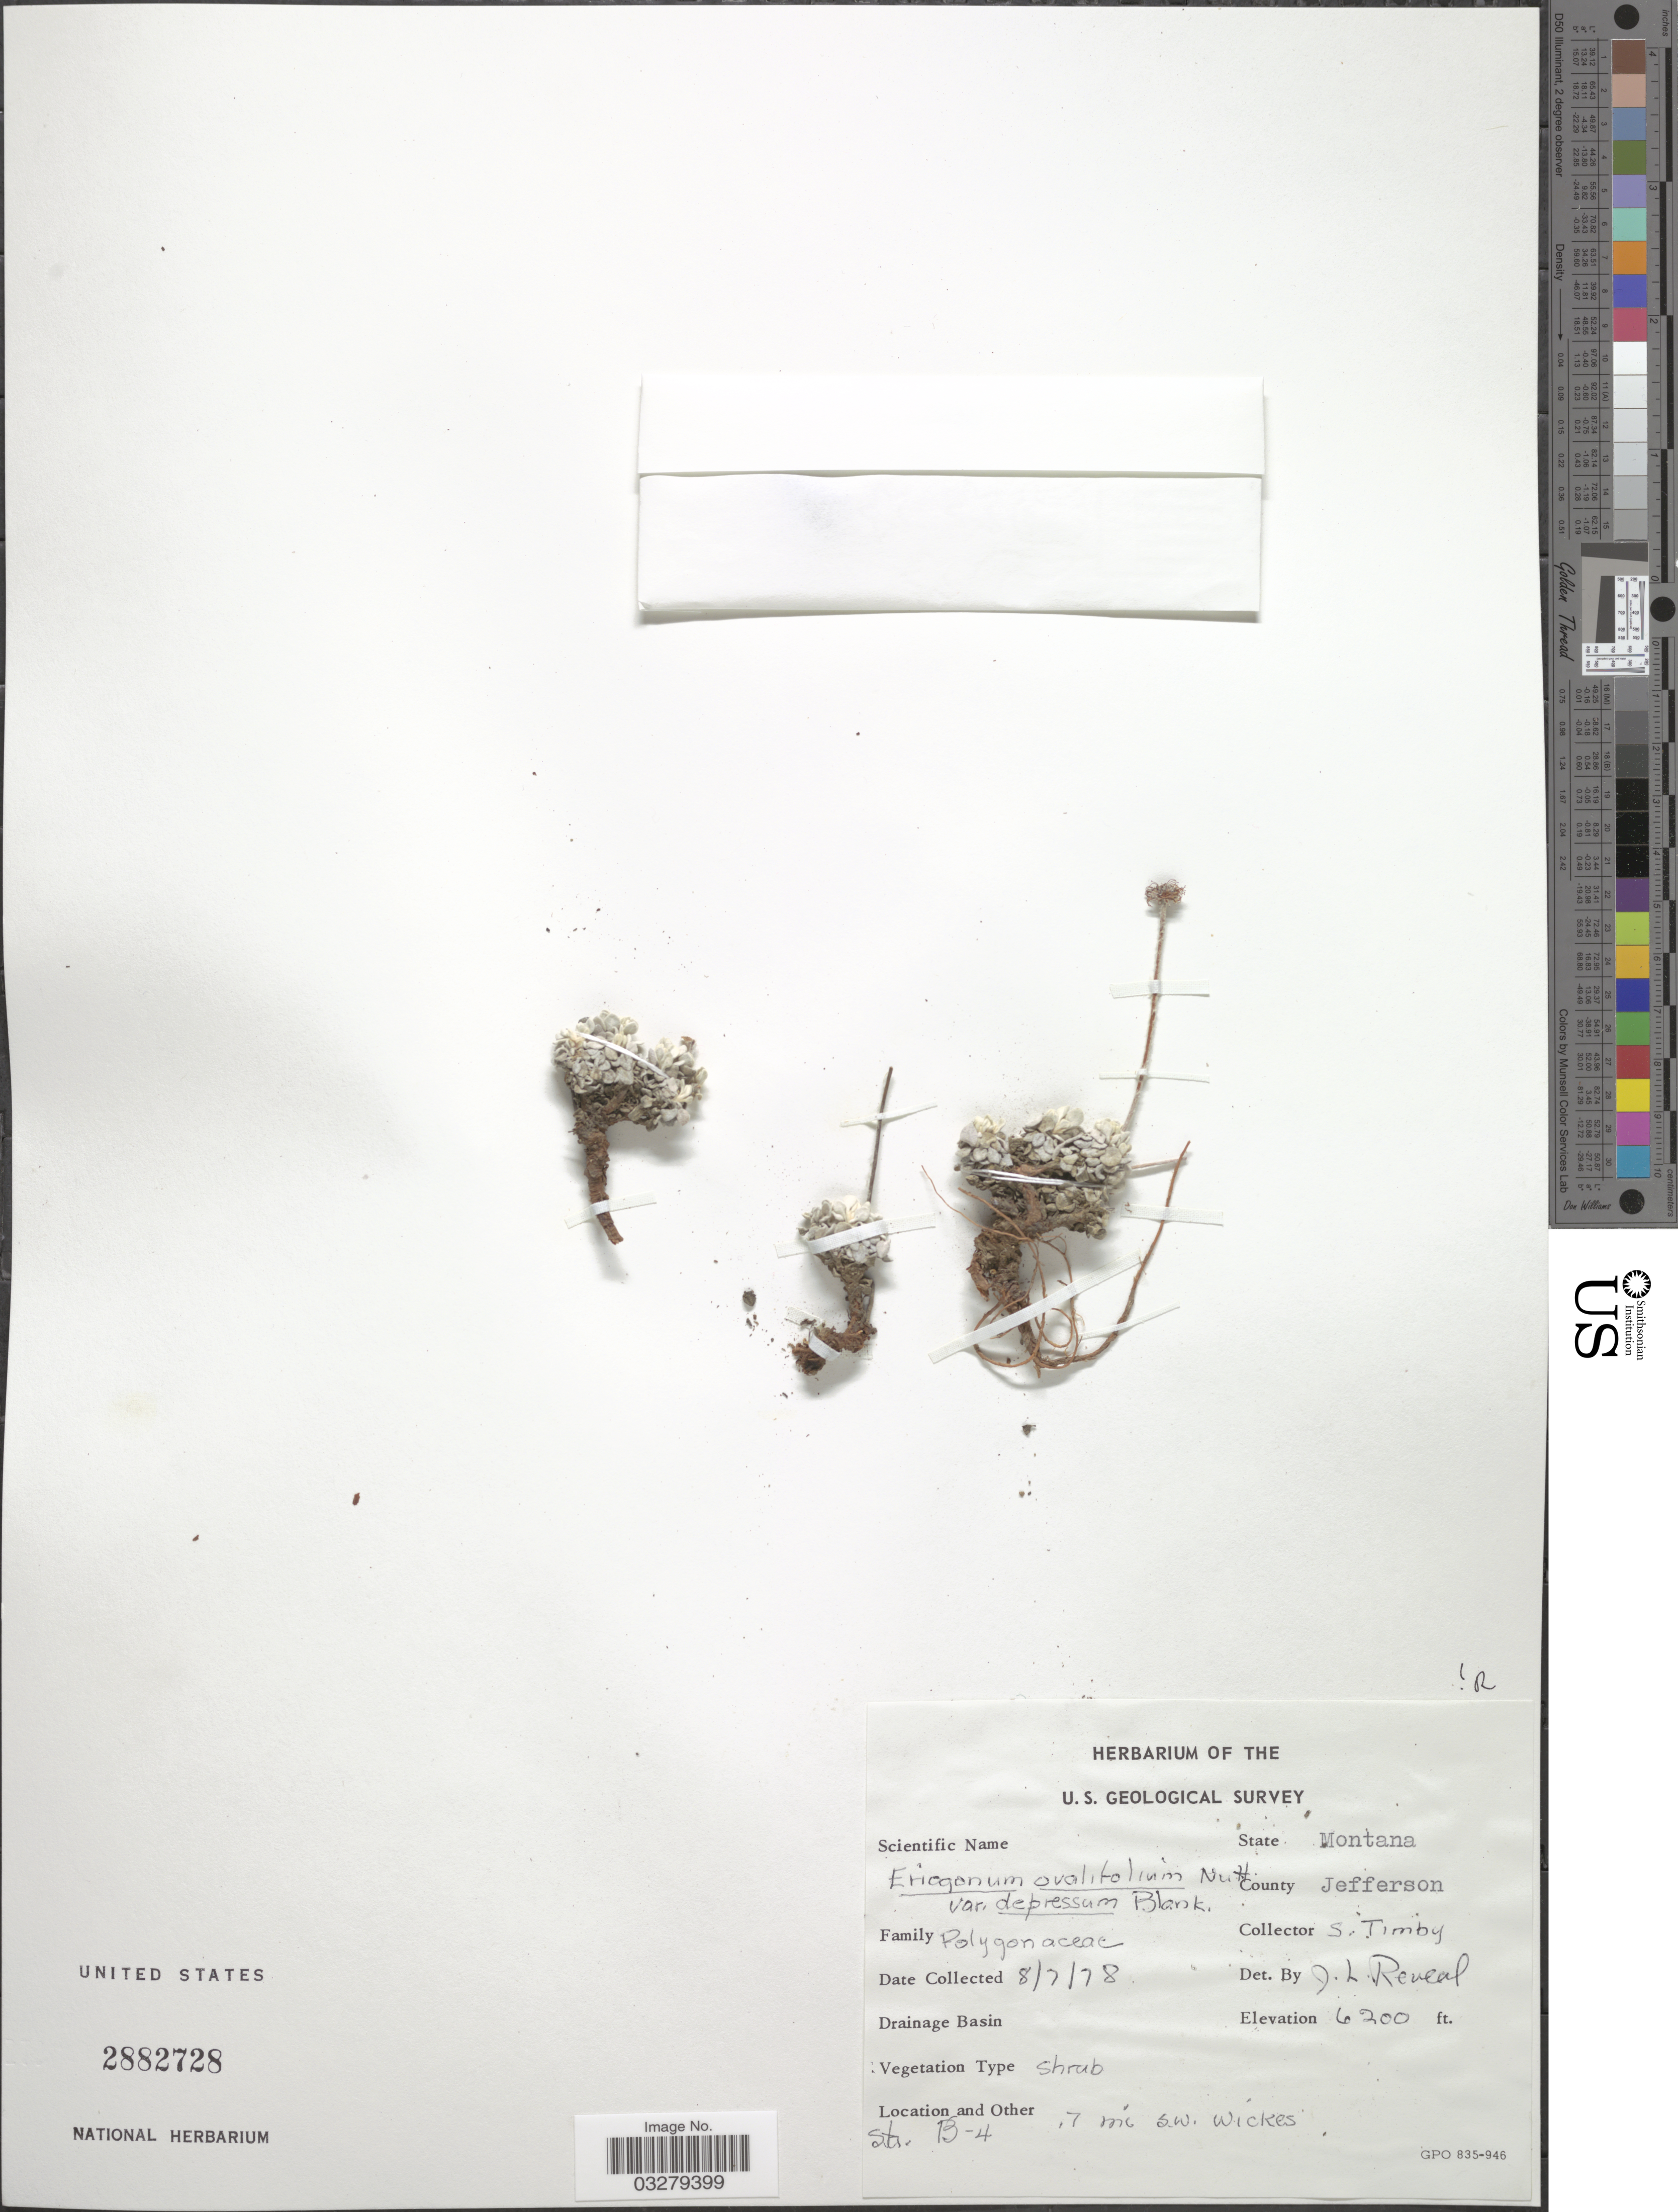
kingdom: Plantae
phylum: Tracheophyta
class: Magnoliopsida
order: Caryophyllales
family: Polygonaceae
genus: Eriogonum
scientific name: Eriogonum ovalifolium var. depressum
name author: Blank.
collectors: J. L. Reveal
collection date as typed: Transcribed d/m/y: 7/8/78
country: United States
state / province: Montana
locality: County Jefferson, 7 mi S.W. Wickes, Sta. B-4.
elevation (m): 1890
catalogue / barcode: US 2882728